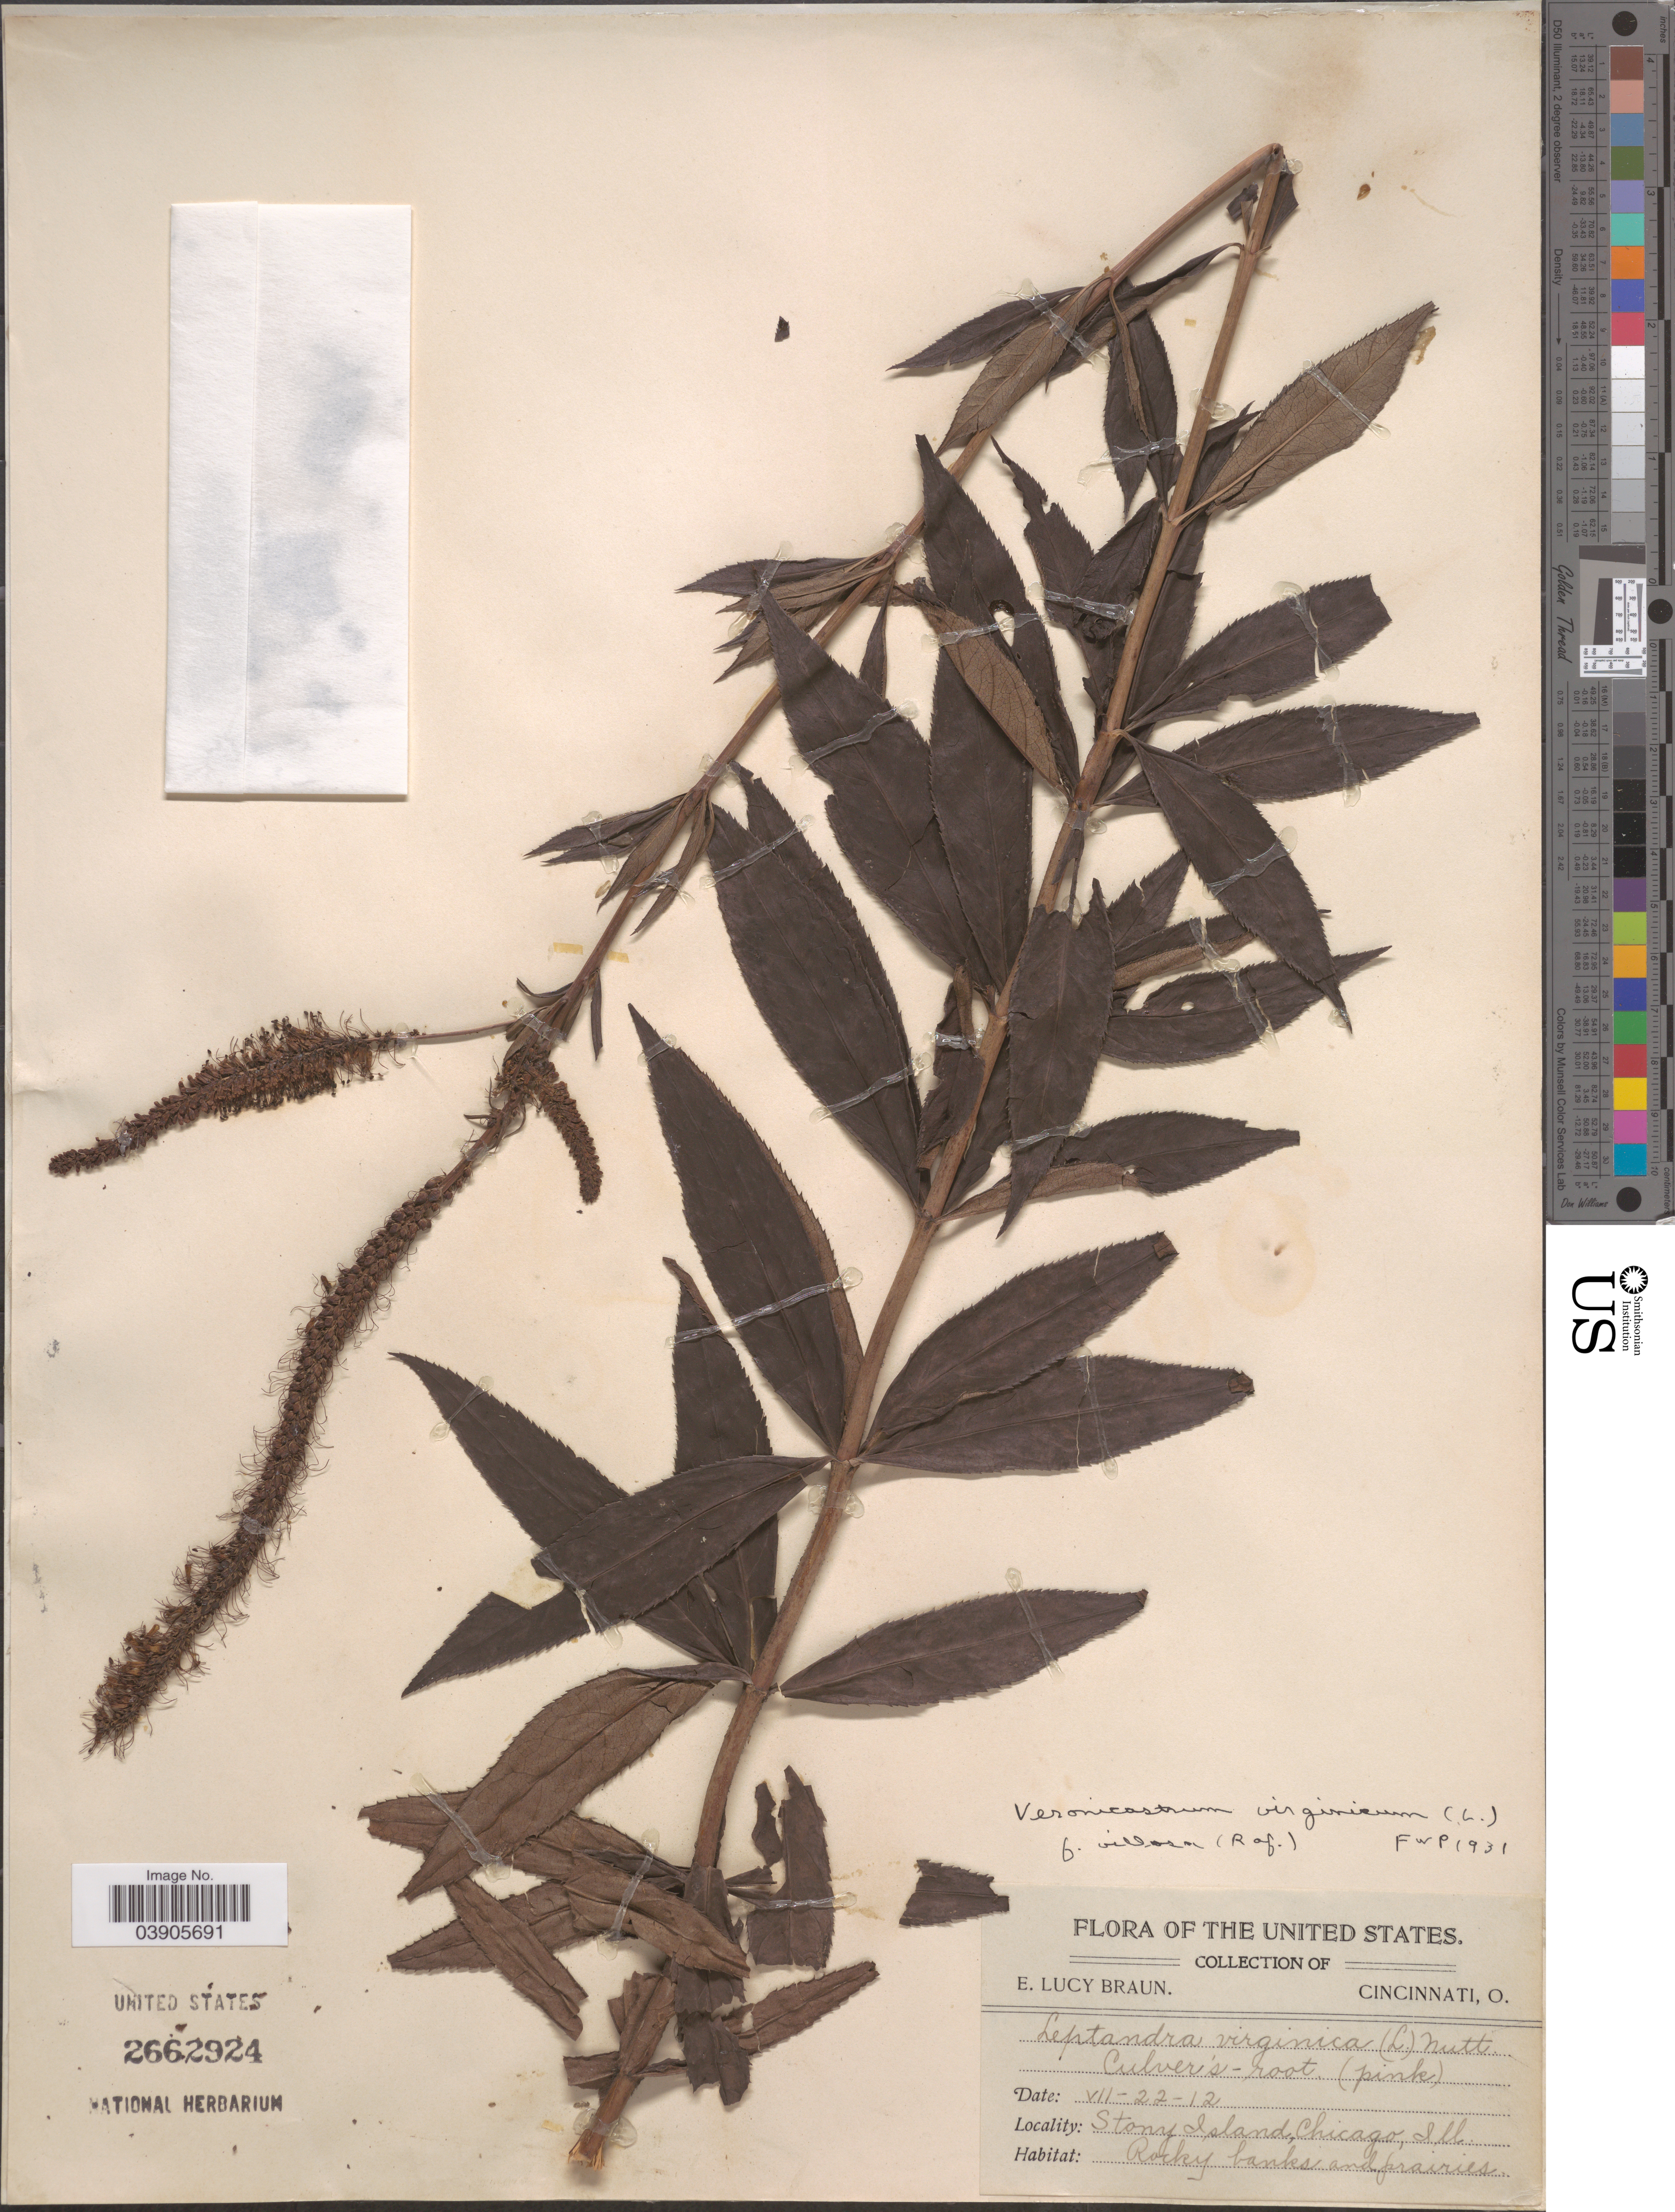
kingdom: Plantae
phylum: Tracheophyta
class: Magnoliopsida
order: Lamiales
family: Plantaginaceae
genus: Veronicastrum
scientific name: Veronicastrum virginicum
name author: (L.) Farw.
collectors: E. L. Braun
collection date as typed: Transcribed d/m/y: 22/7/12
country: United States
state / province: Illinois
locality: Stony Island, Chicago.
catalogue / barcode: US 2662924